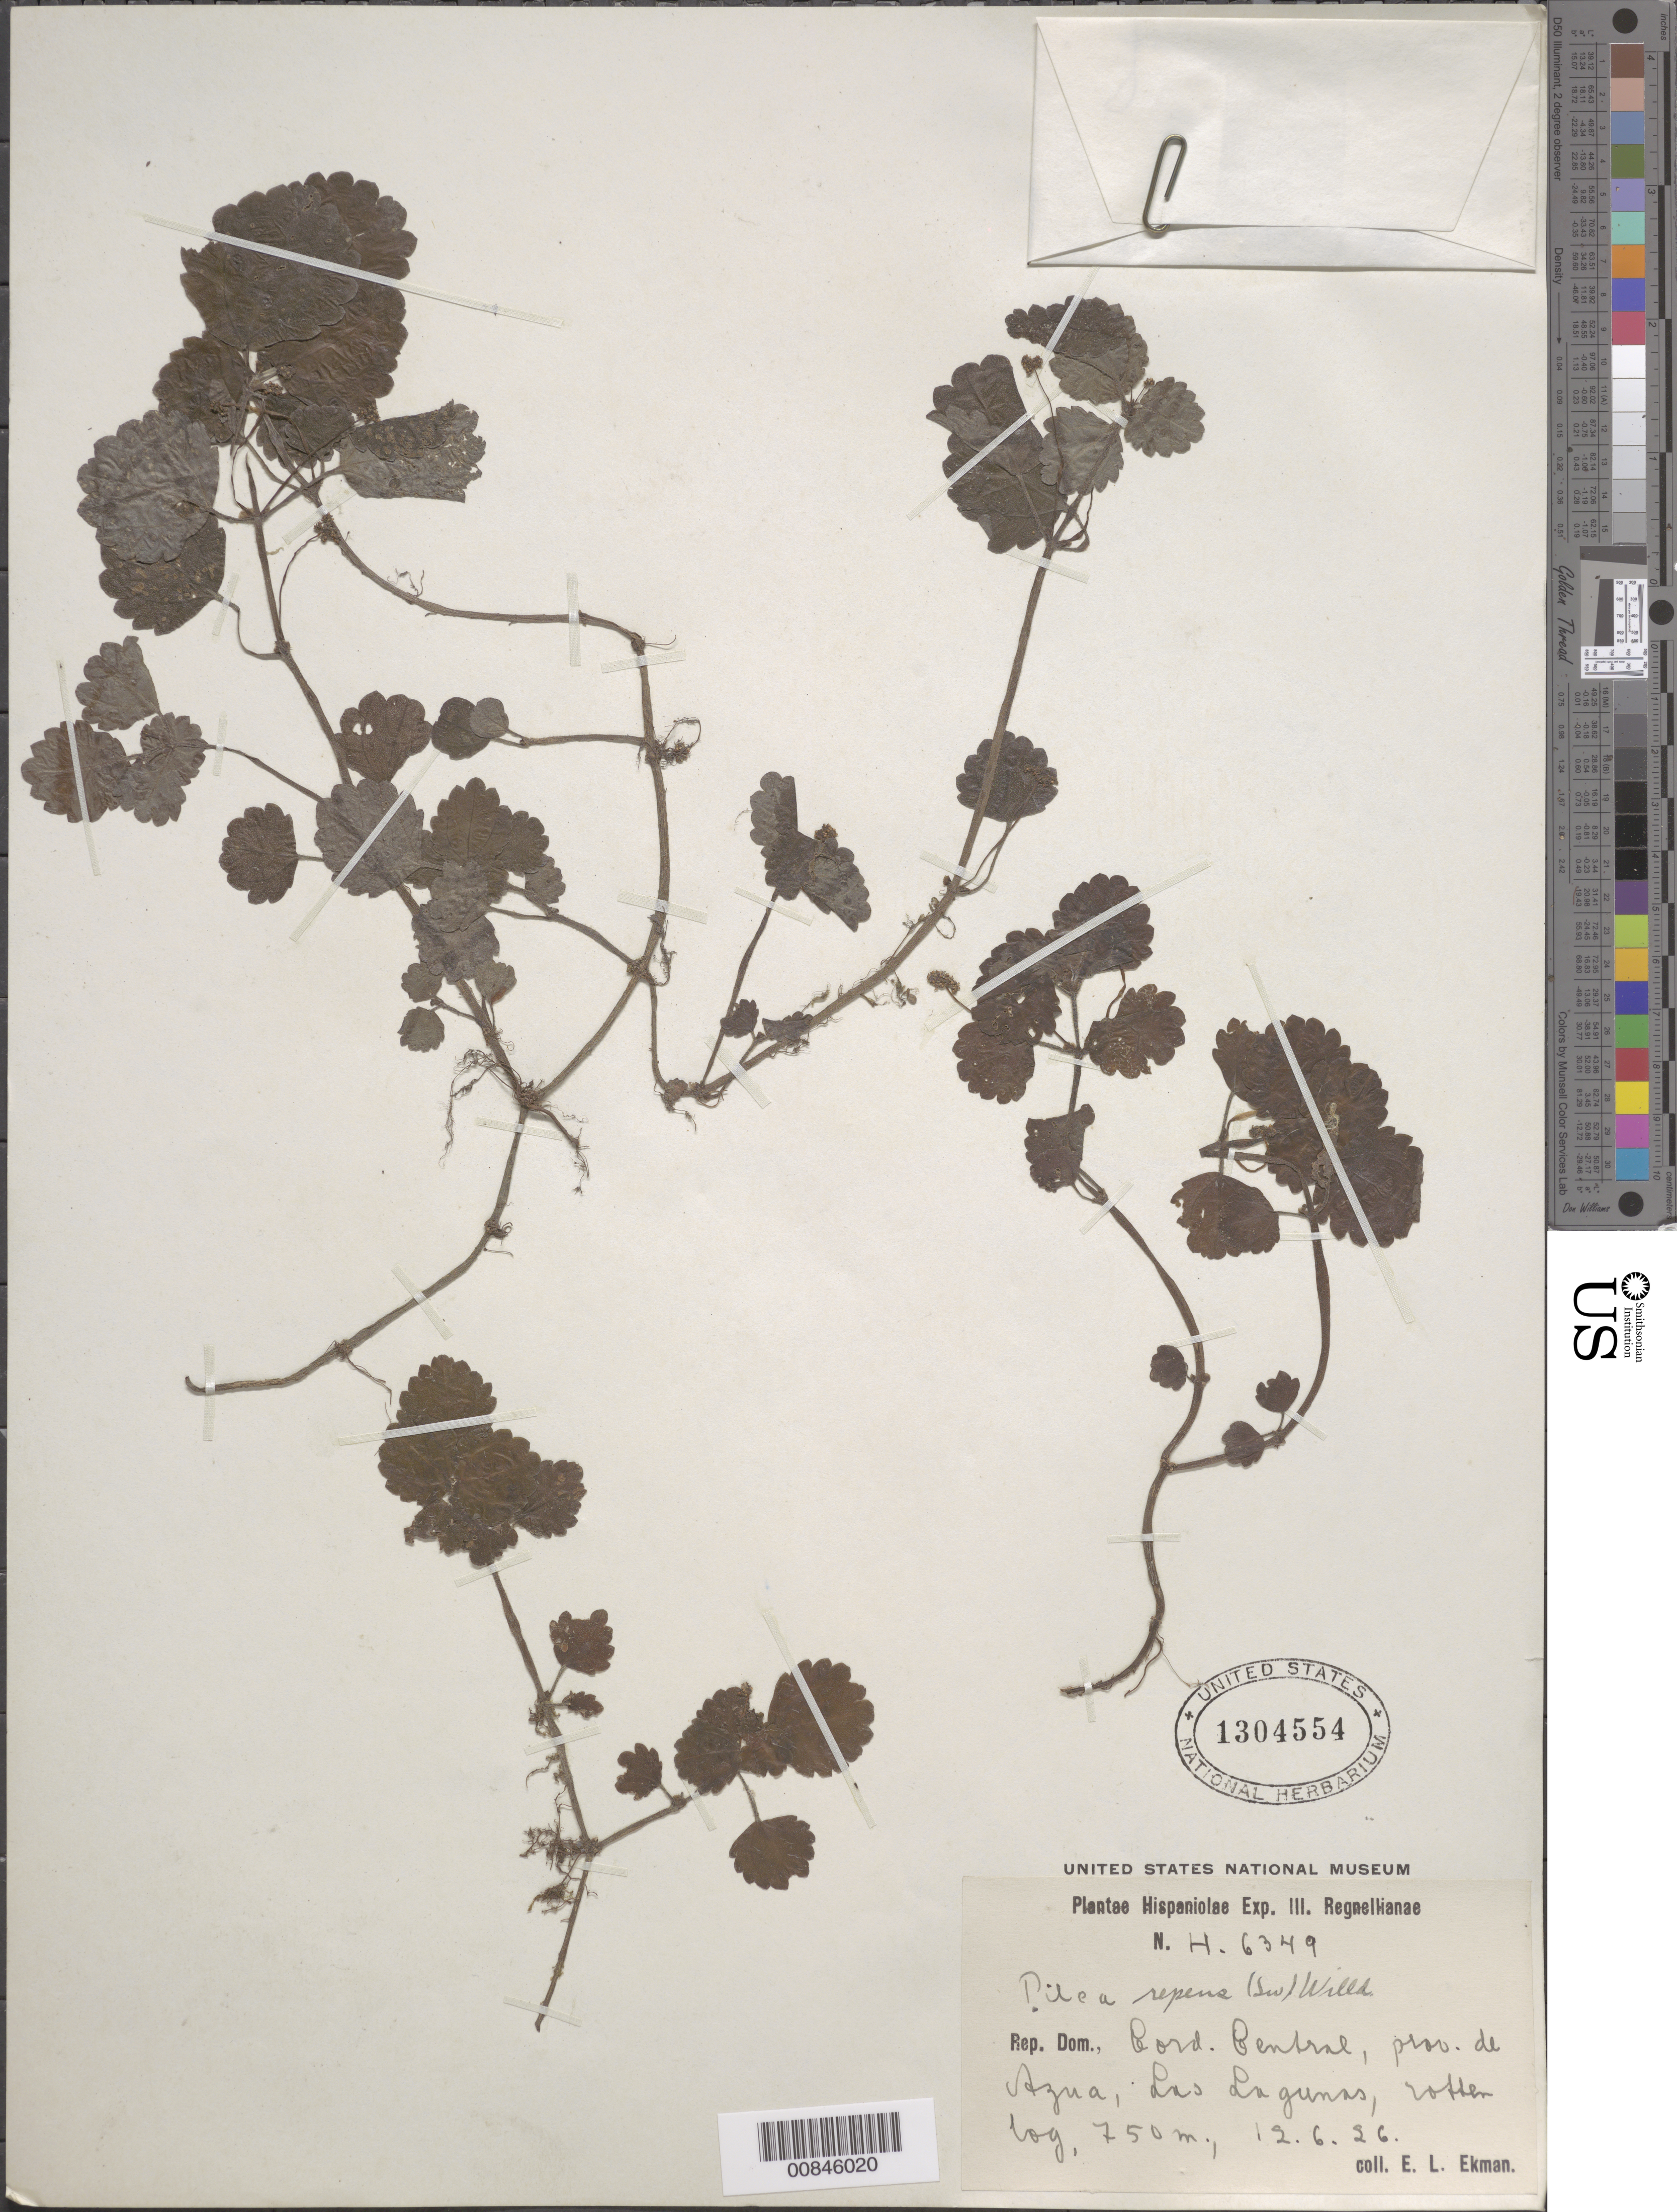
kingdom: Plantae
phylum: Tracheophyta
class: Magnoliopsida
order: Rosales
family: Urticaceae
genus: Pilea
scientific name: Pilea repens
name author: (Sw.) Wedd.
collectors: E. L. Ekman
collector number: H 6349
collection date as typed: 12 Jun 1926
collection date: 1926-06-12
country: Dominican Republic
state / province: Azua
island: Hispaniola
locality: Cordillera Central, Las Lagunas.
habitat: Rotten log.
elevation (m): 750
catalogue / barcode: US 1304554